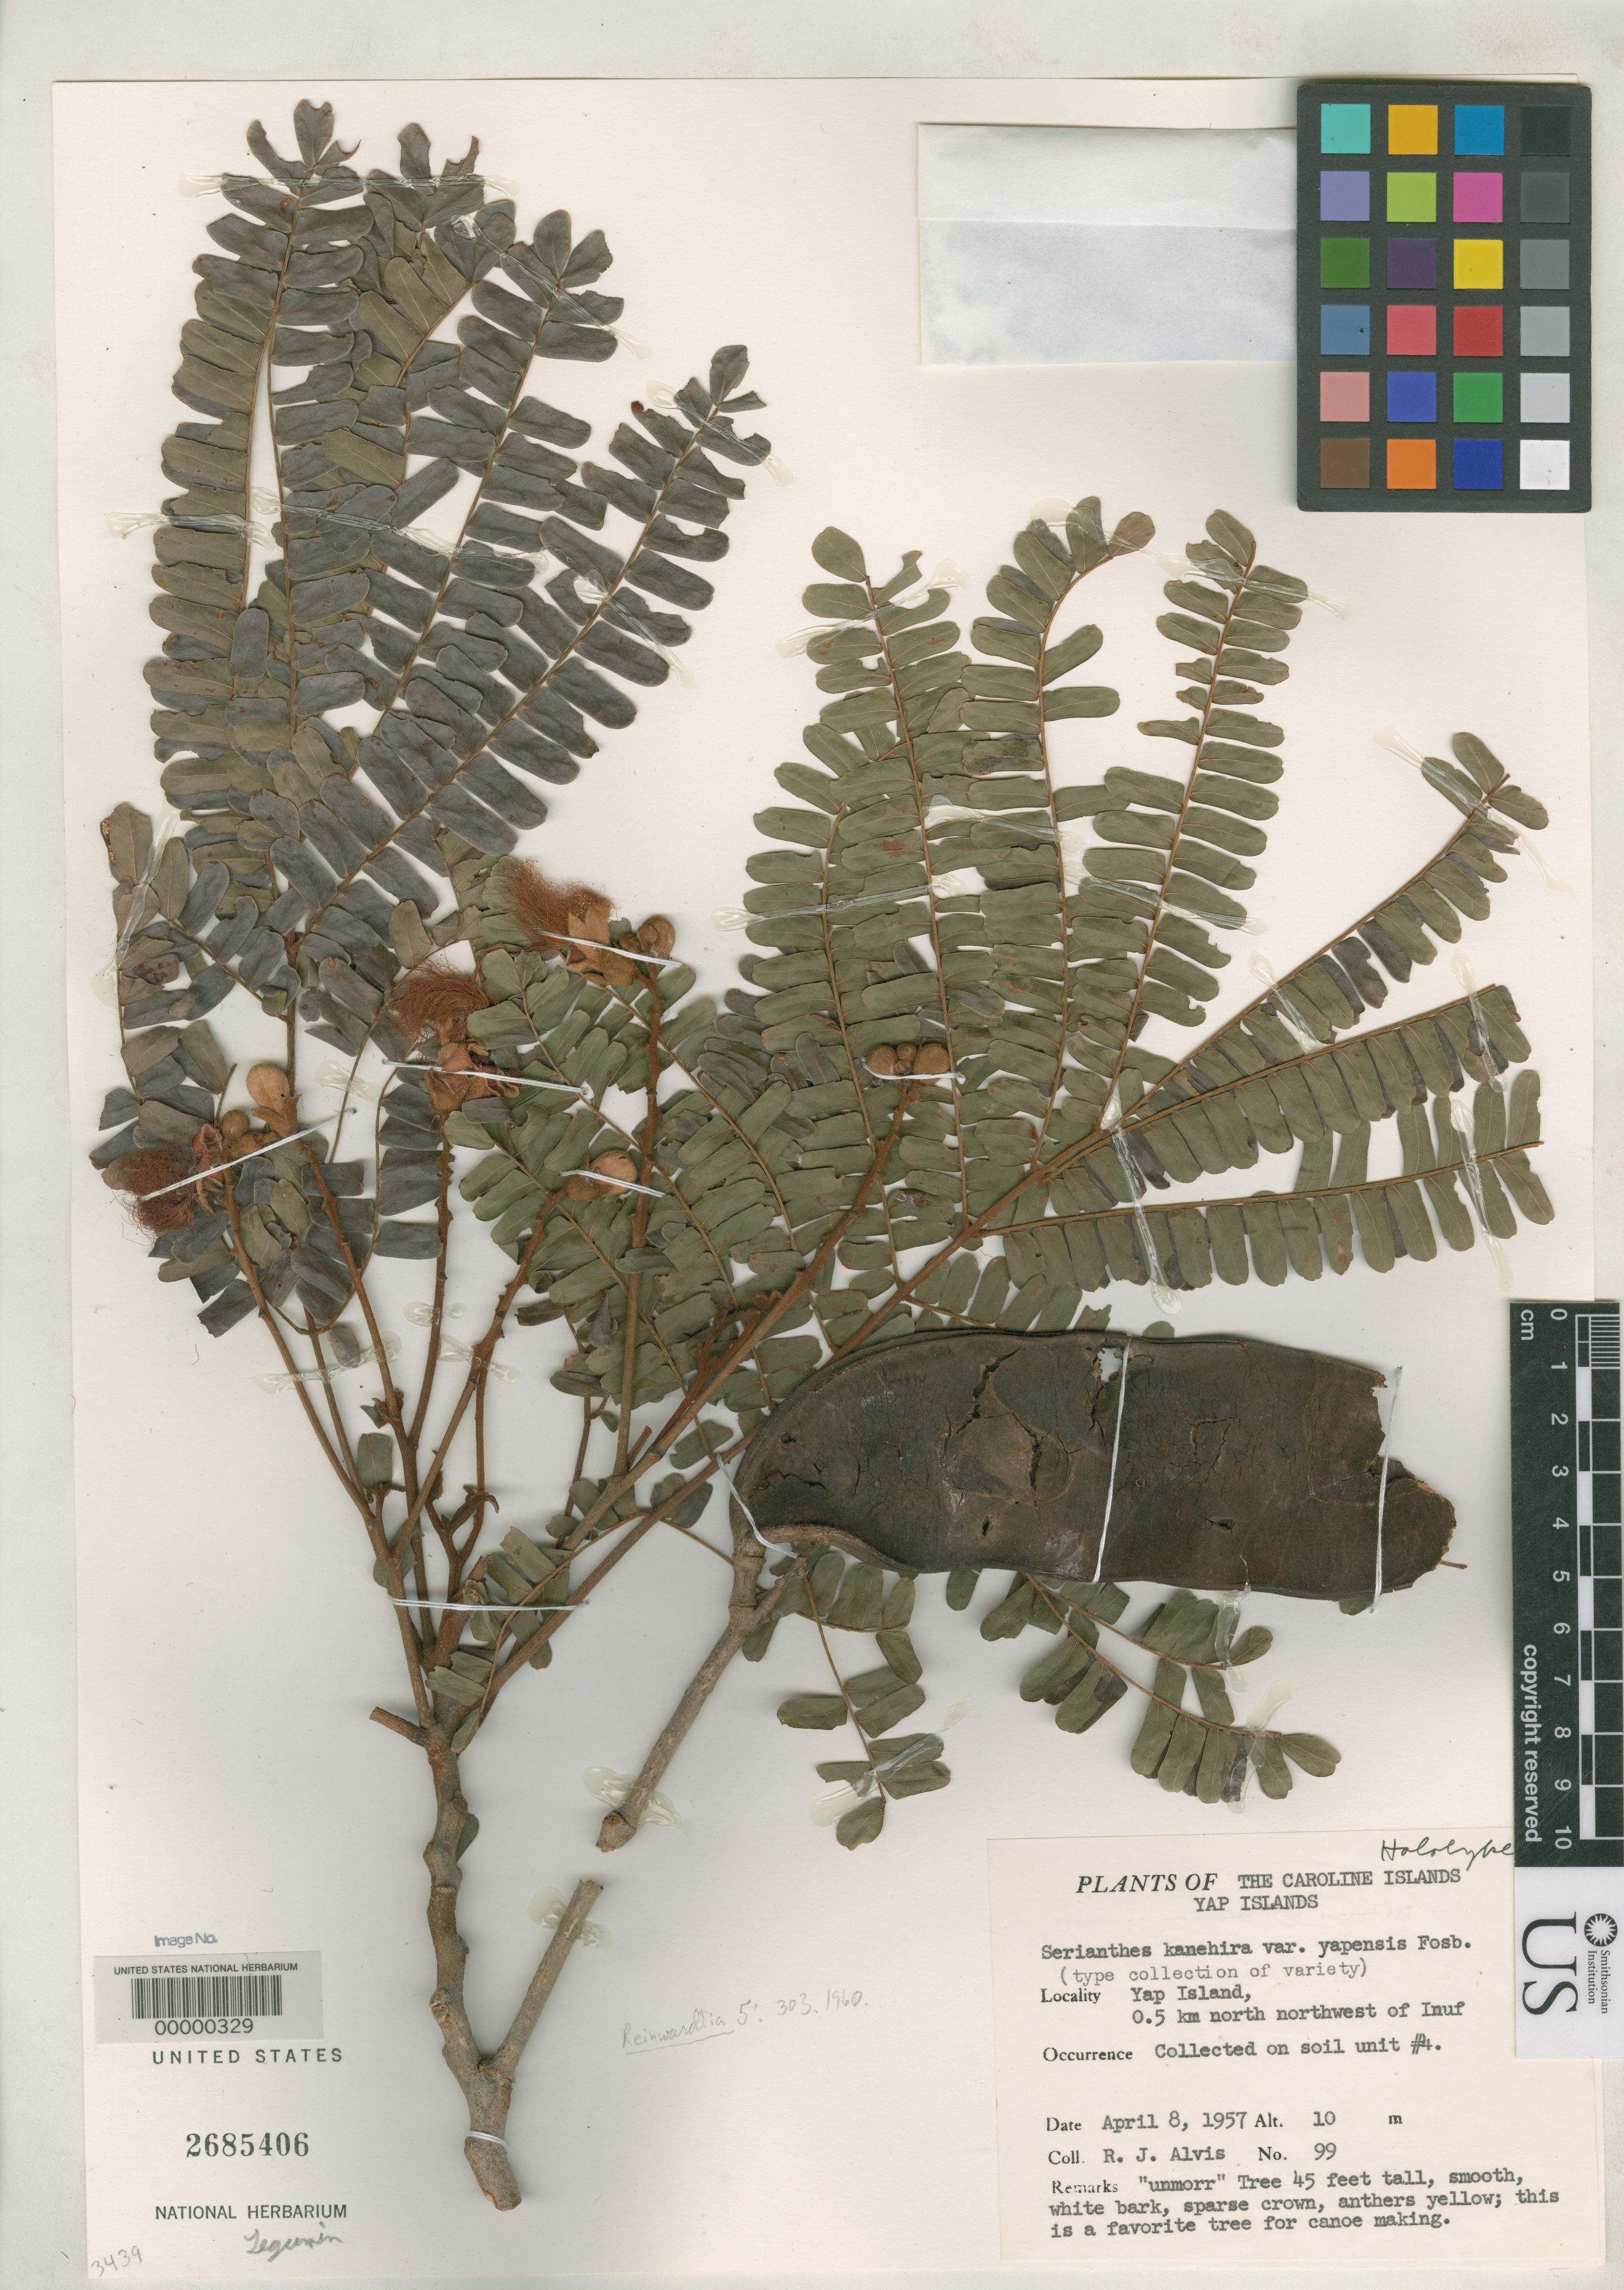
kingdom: Plantae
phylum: Tracheophyta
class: Magnoliopsida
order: Fabales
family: Fabaceae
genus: Serianthes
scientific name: Serianthes kanehirae var. yapensis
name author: Fosberg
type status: Holotype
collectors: R. Alvis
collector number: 99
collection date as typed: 08 Apr 1957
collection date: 1957-04-08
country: Micronesia, Federated States of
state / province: Yap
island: Yap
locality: NW of Inuf.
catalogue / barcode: US 2685406